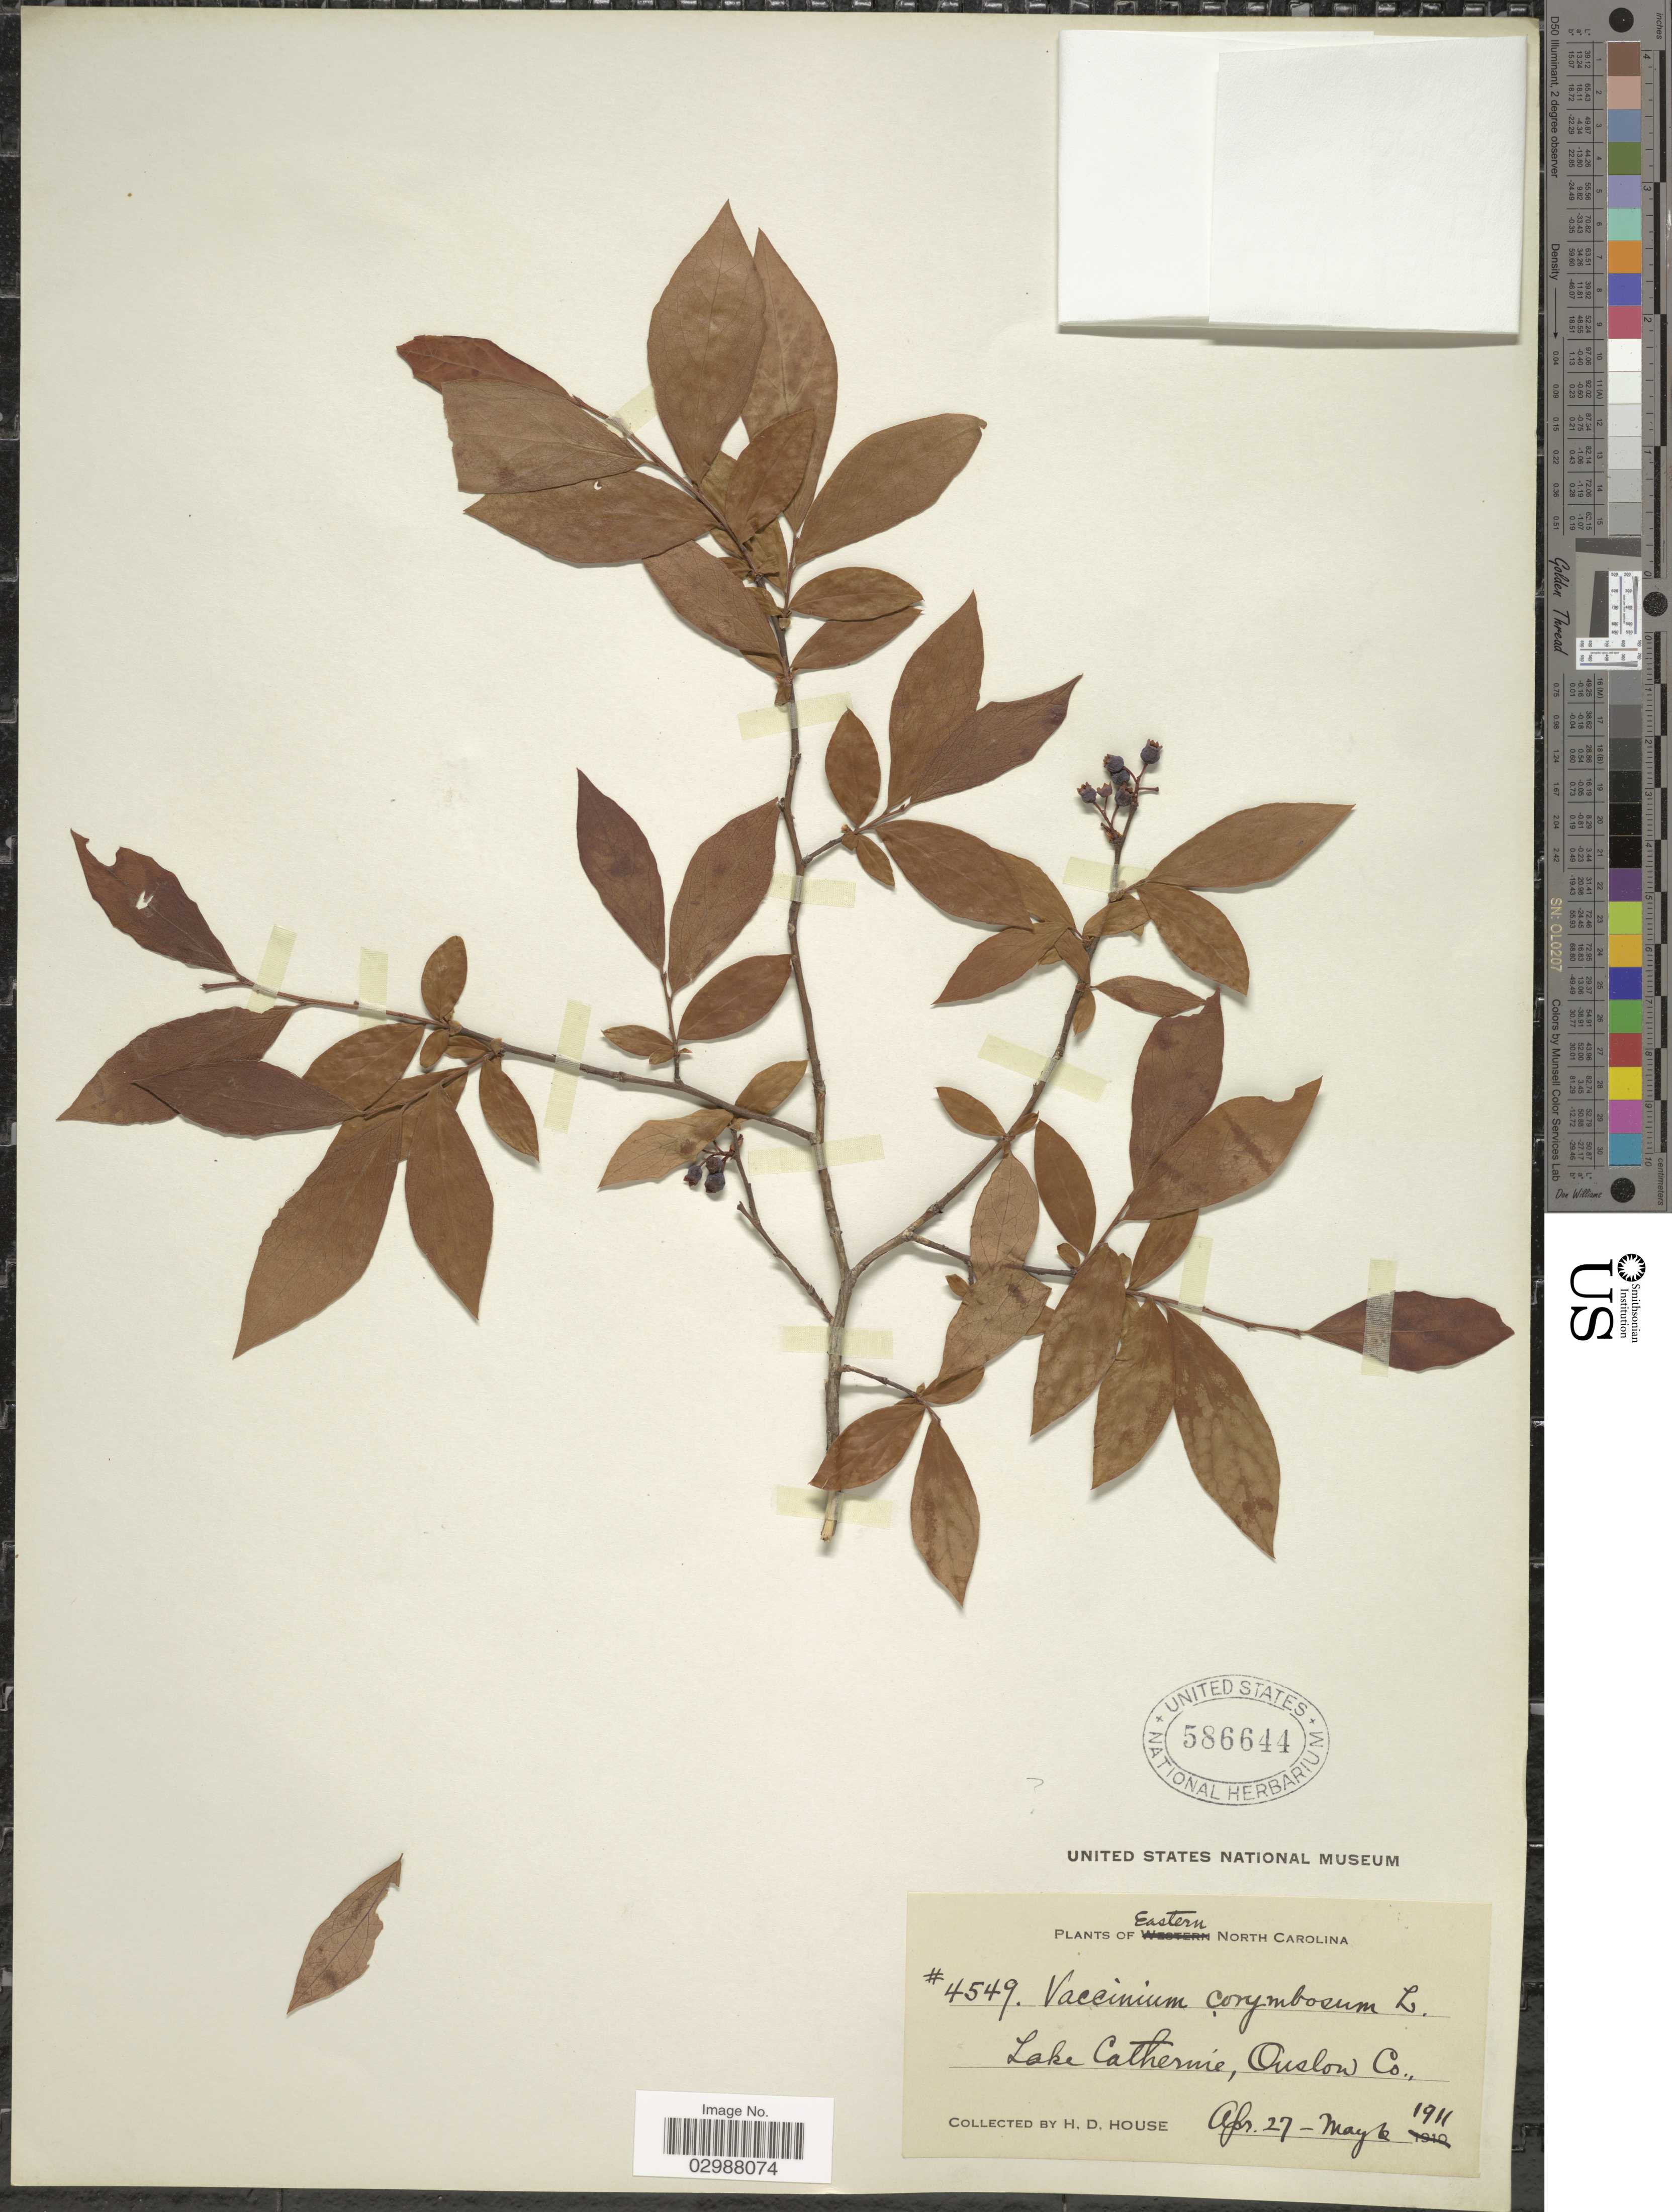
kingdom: Plantae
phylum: Tracheophyta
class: Magnoliopsida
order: Ericales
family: Ericaceae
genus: Vaccinium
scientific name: Vaccinium corymbosum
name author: L.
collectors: H. D. House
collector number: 4549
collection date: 1911-04-27/1911-05-06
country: United States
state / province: North Carolina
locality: Eastern North Carolina. Lake Catherine, Onslow Co.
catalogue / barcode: US 586644